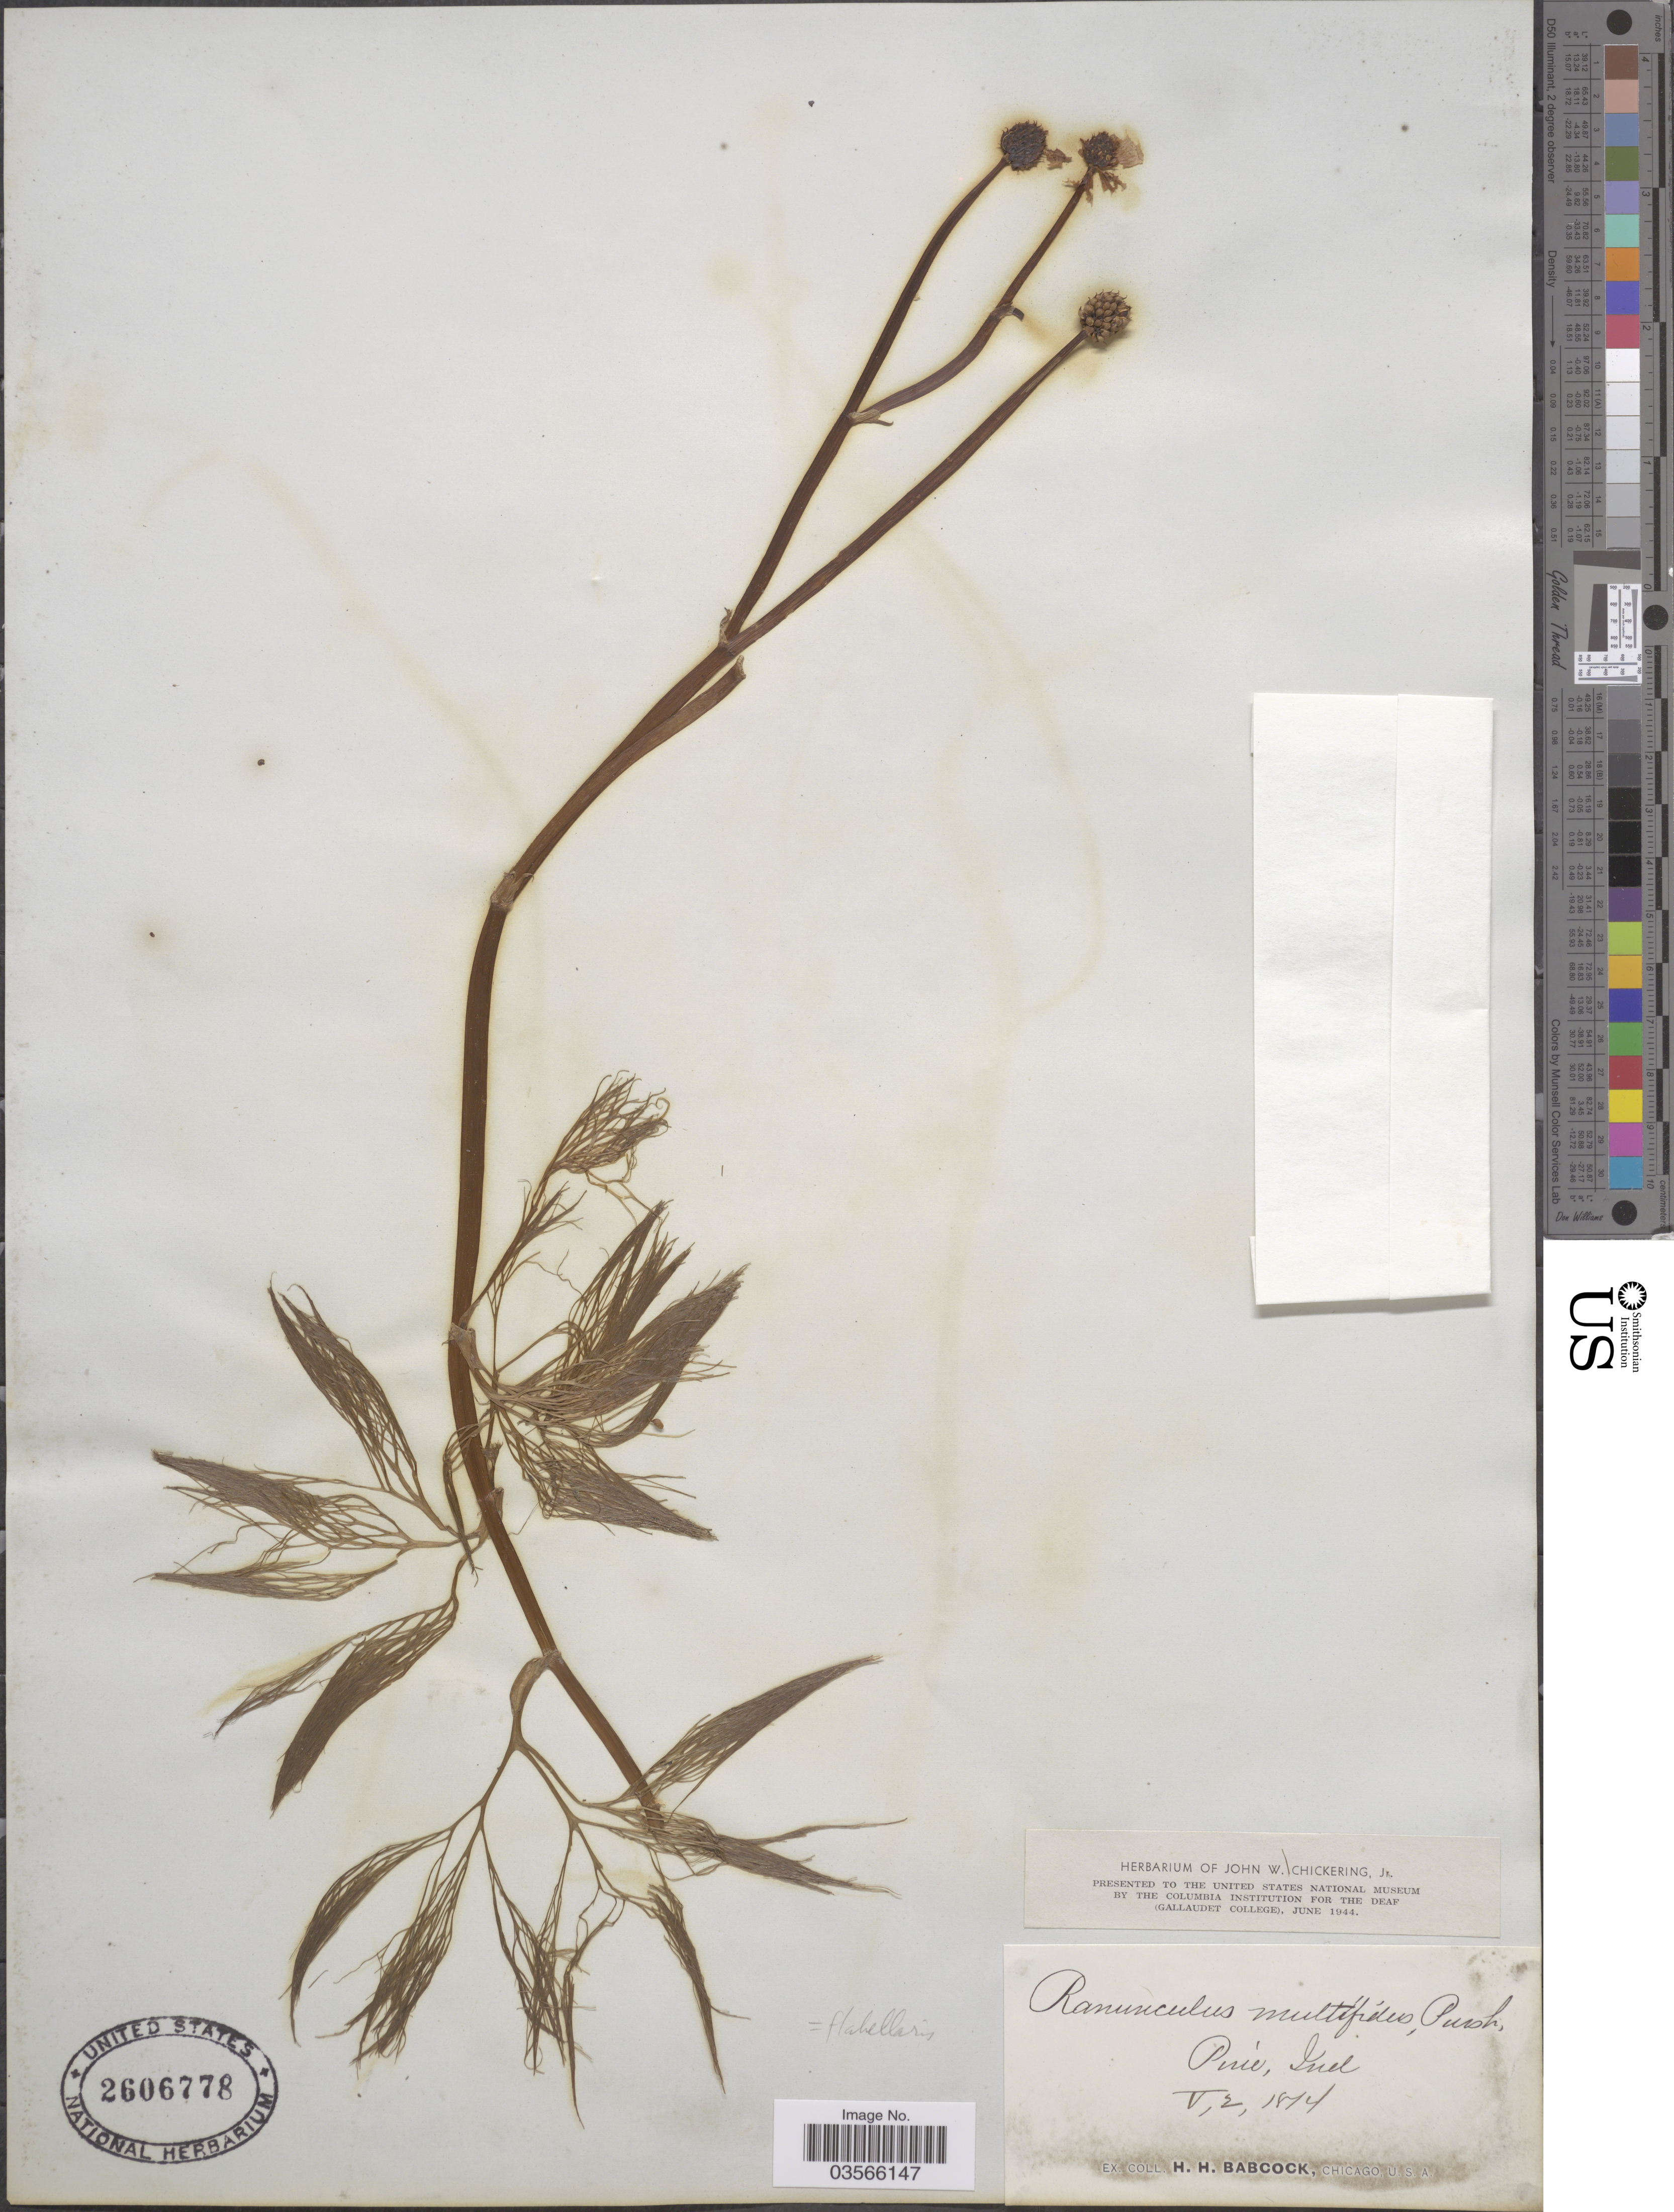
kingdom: Plantae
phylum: Tracheophyta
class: Magnoliopsida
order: Ranunculales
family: Ranunculaceae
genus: Ranunculus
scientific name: Ranunculus flabellaris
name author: Raf.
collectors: H. Babcock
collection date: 1874-05-02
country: United States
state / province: Indiana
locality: Pine.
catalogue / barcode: US 2606778